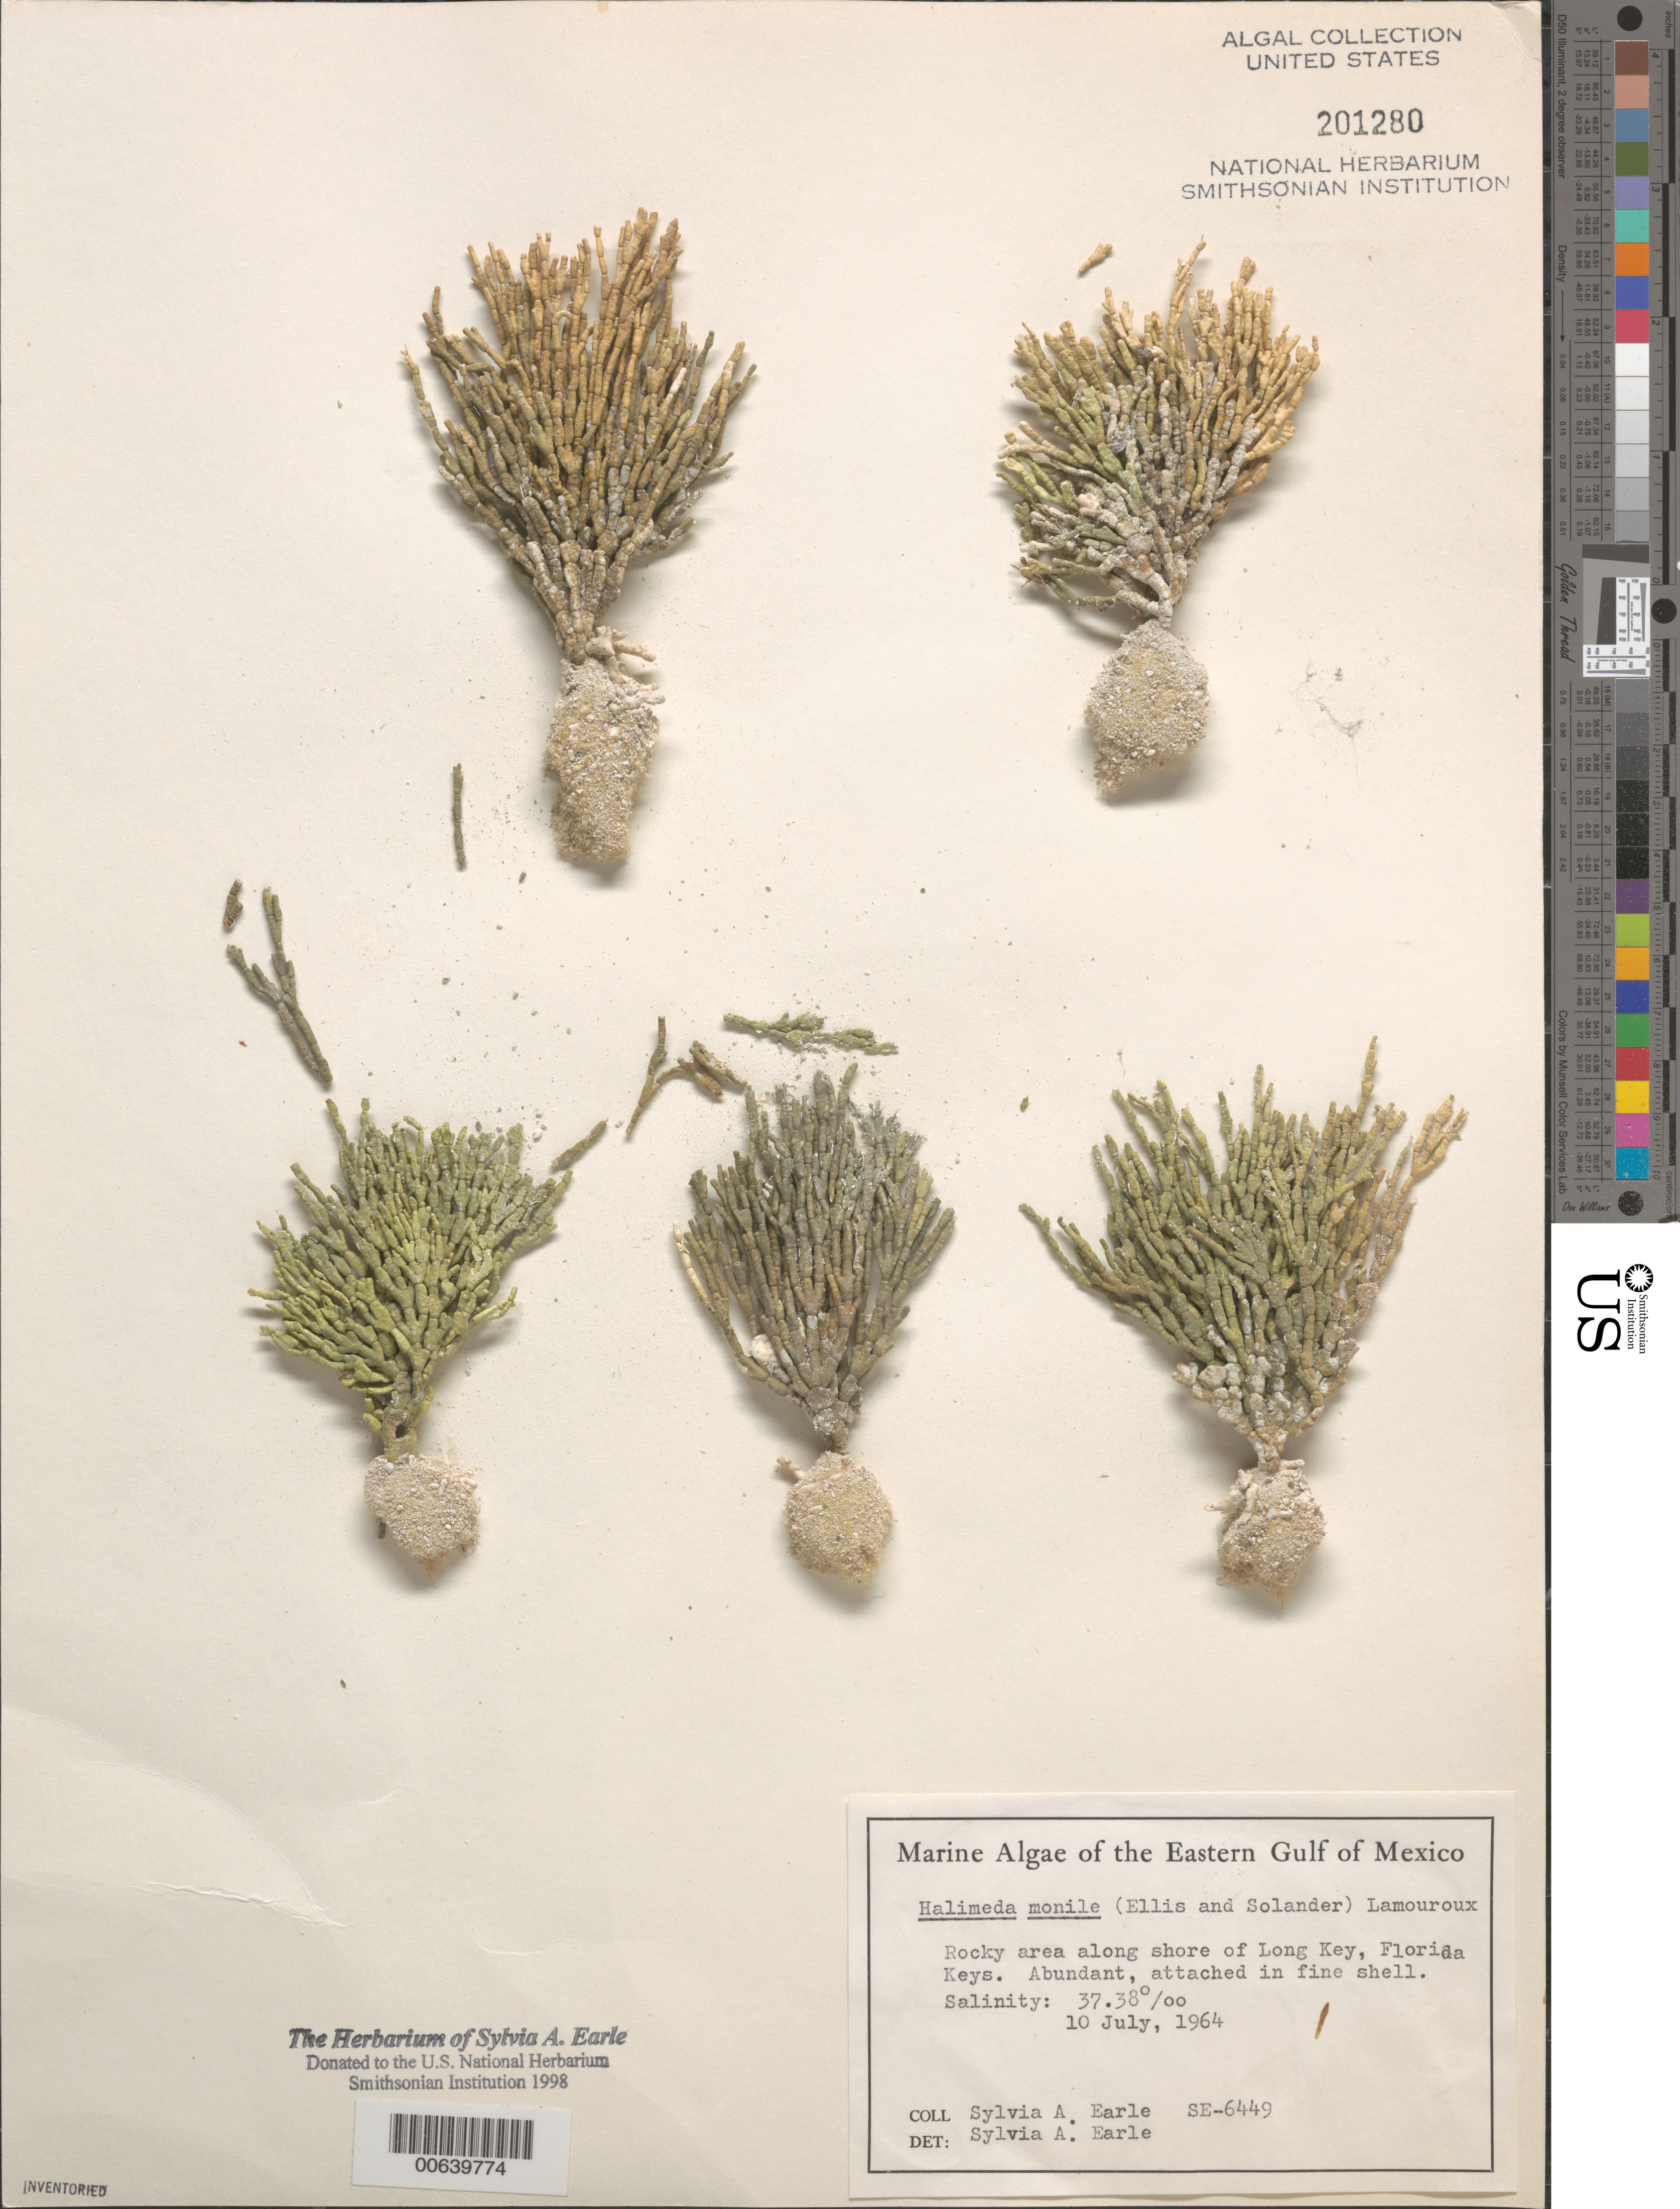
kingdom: Plantae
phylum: Chlorophyta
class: Ulvophyceae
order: Bryopsidales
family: Halimedaceae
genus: Halimeda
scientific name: Halimeda monile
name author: (J. Ellis & Sol.) J.V.Lamouroux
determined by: Kim, Chun Su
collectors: J. T. Conover & W. D. Perkins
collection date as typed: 11 Jul 1960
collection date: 1960-07-11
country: Mexico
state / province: Yucatan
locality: Alacran Reef, Campeche Bank, 3-4 km east of Isla Desertora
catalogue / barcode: US 201280